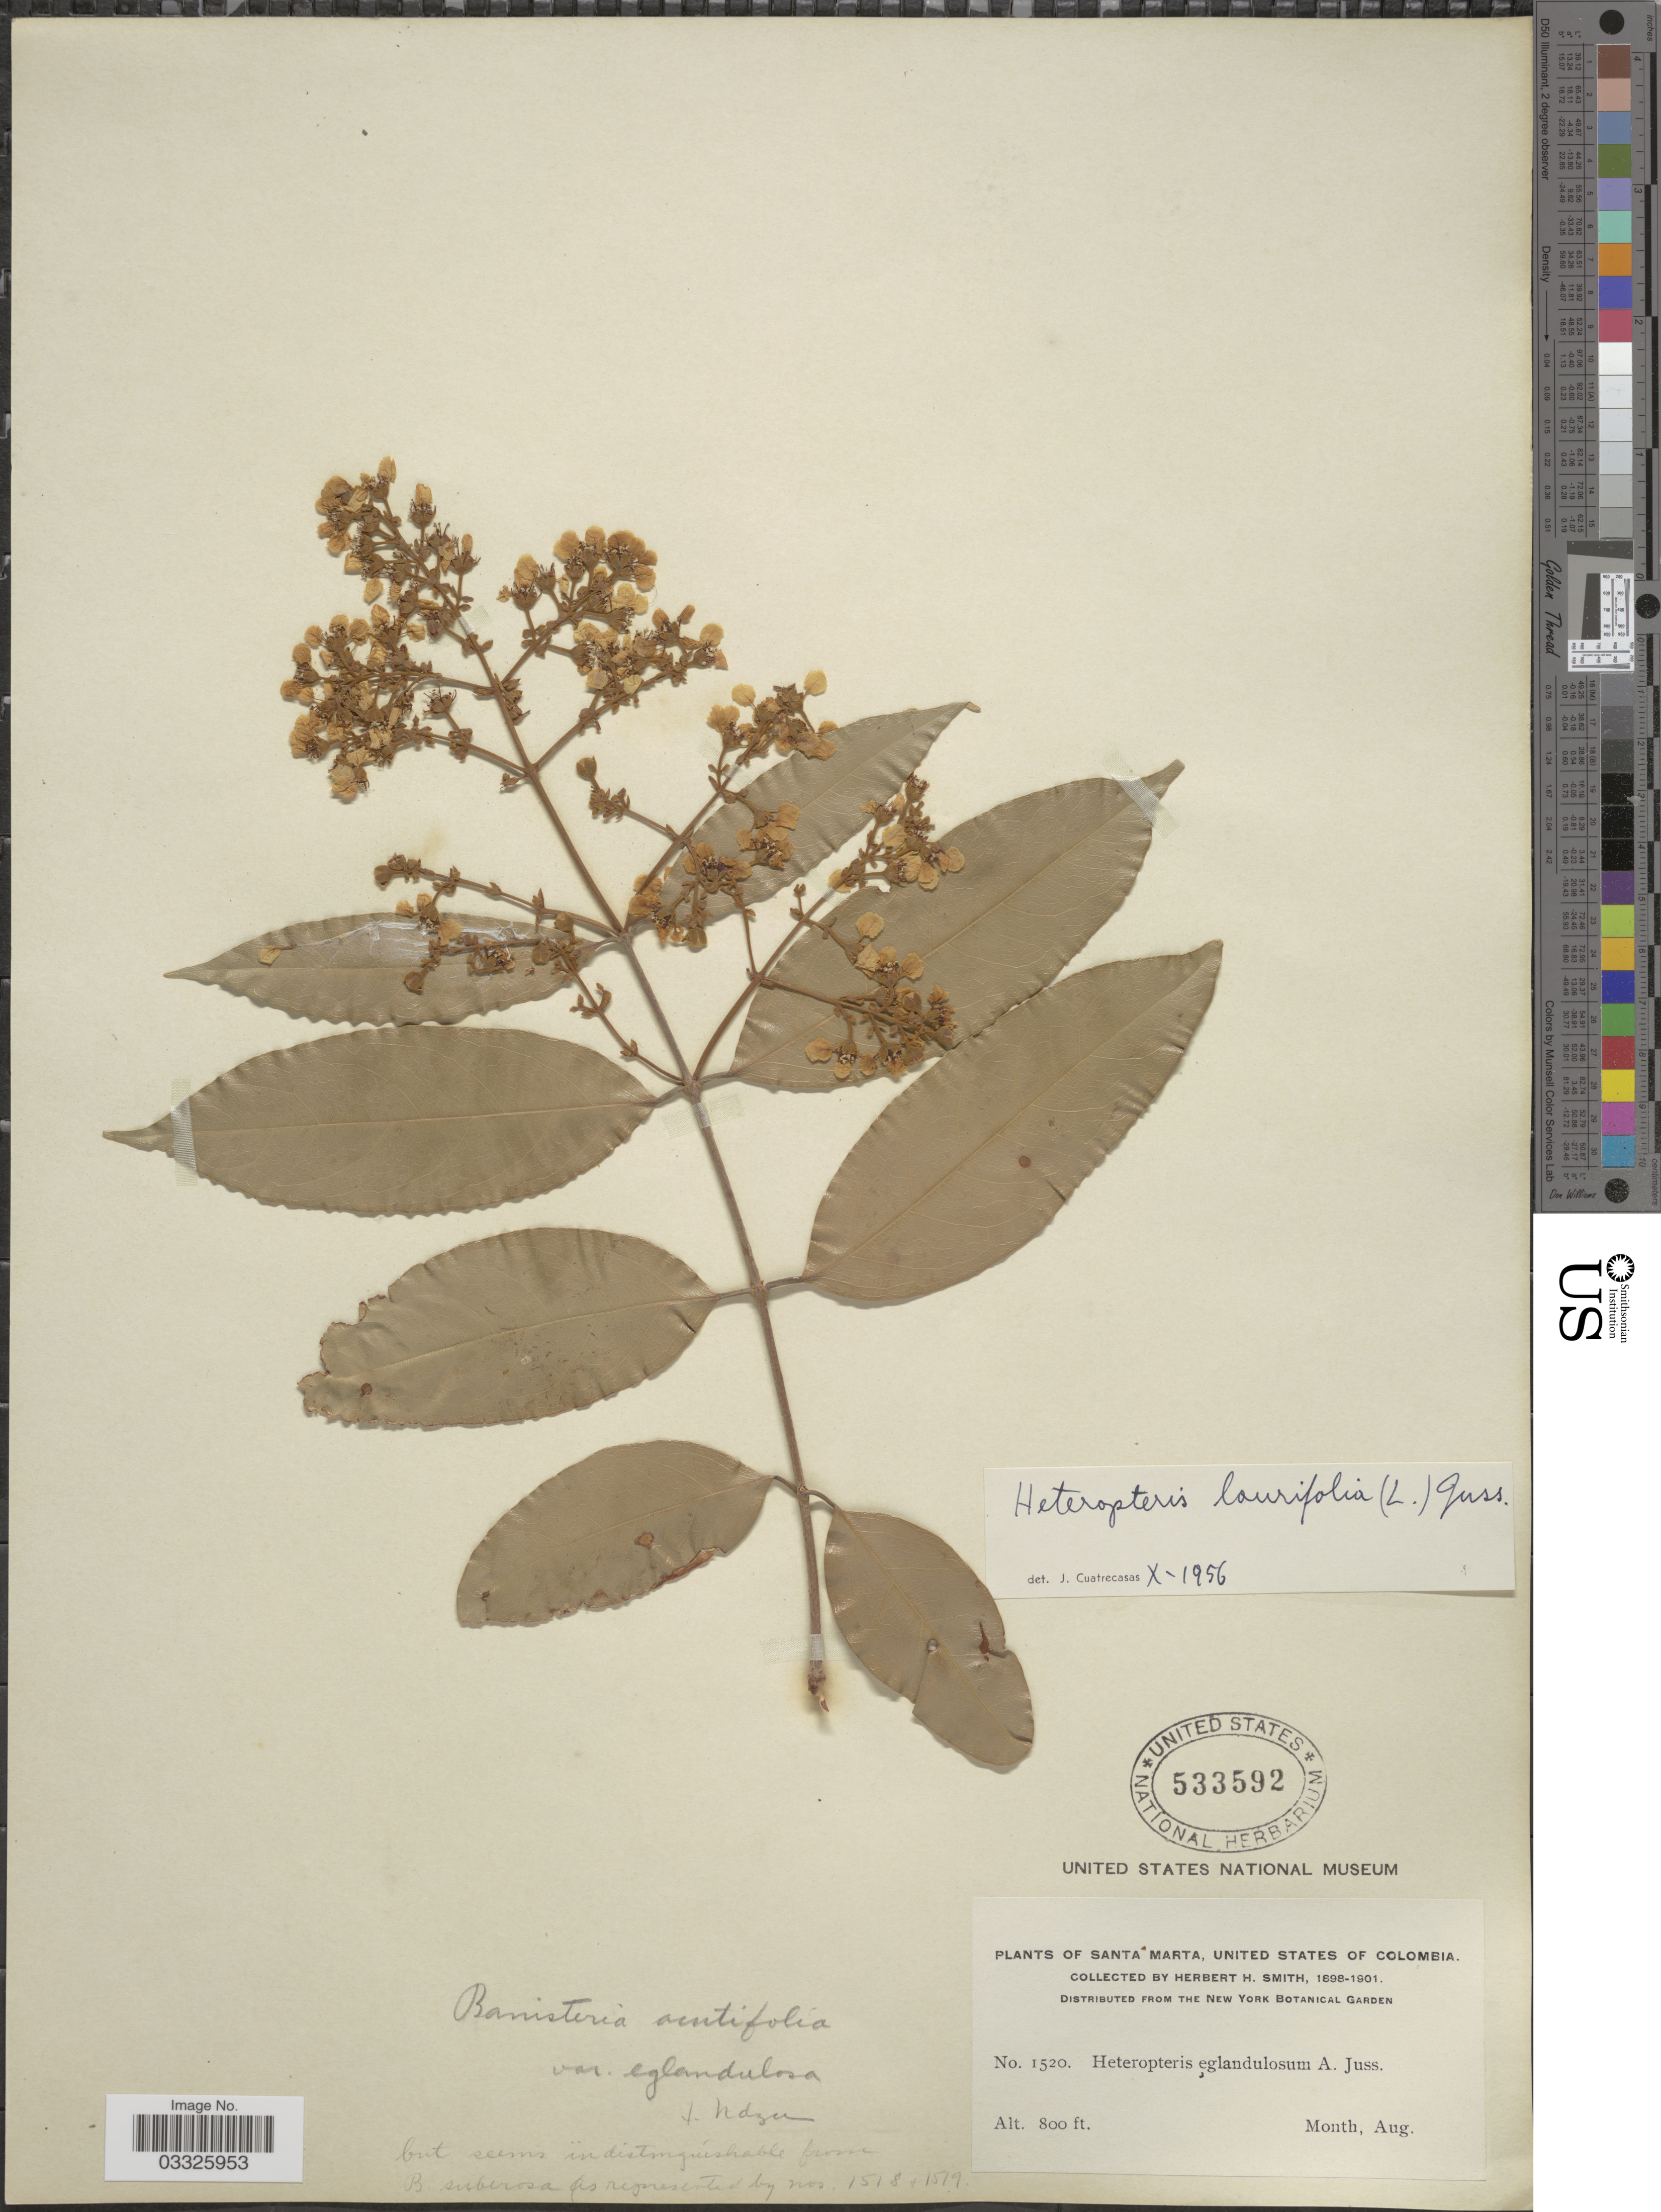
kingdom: Plantae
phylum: Tracheophyta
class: Magnoliopsida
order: Malpighiales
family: Malpighiaceae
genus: Heteropterys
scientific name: Heteropterys laurifolia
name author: (L.) A. Juss.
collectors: Herbert H. Smith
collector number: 1520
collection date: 1898-08/1901-08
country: Colombia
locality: Santa Marta, United States of Colombia.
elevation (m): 244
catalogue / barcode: US 533592